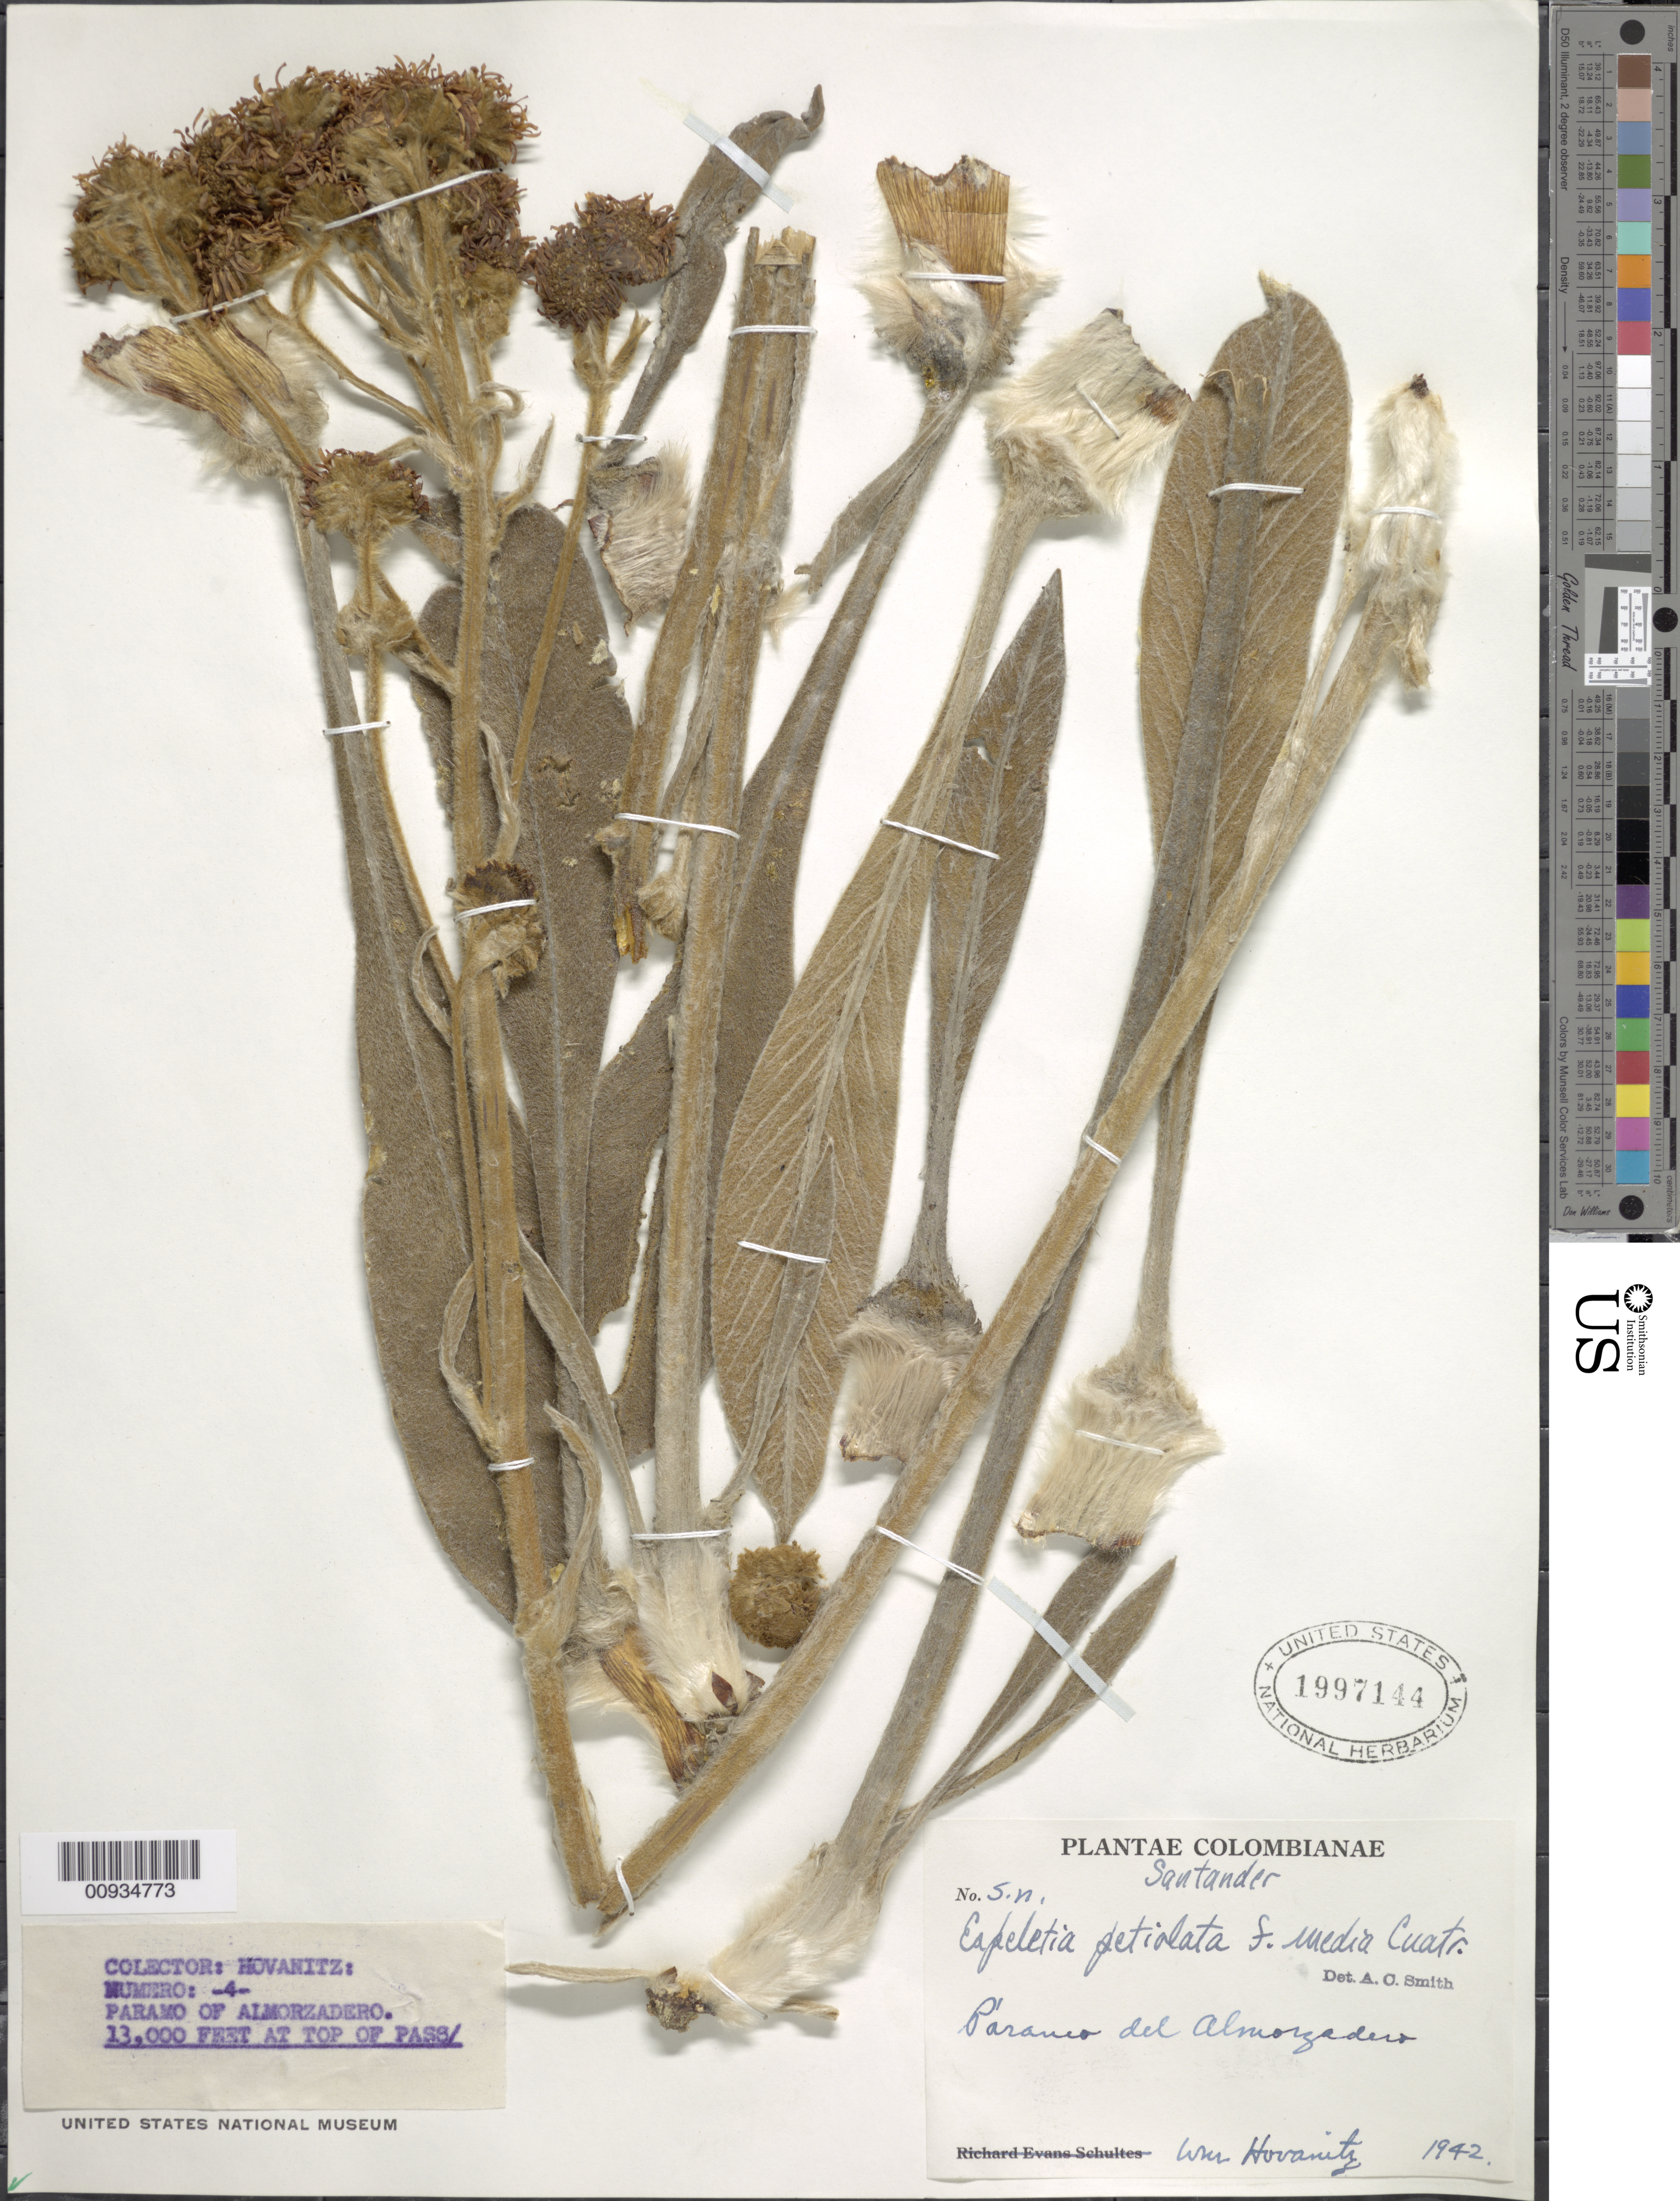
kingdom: Plantae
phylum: Tracheophyta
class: Magnoliopsida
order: Asterales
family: Asteraceae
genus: Espeletiopsis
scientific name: Espeletiopsis petiolata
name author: (Cuatrec.) Cuatrec.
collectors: W. M. Hovanitz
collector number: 4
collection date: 1942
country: Colombia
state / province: Santander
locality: Paramo del Almorzadero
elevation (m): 3962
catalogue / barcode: US 1997144